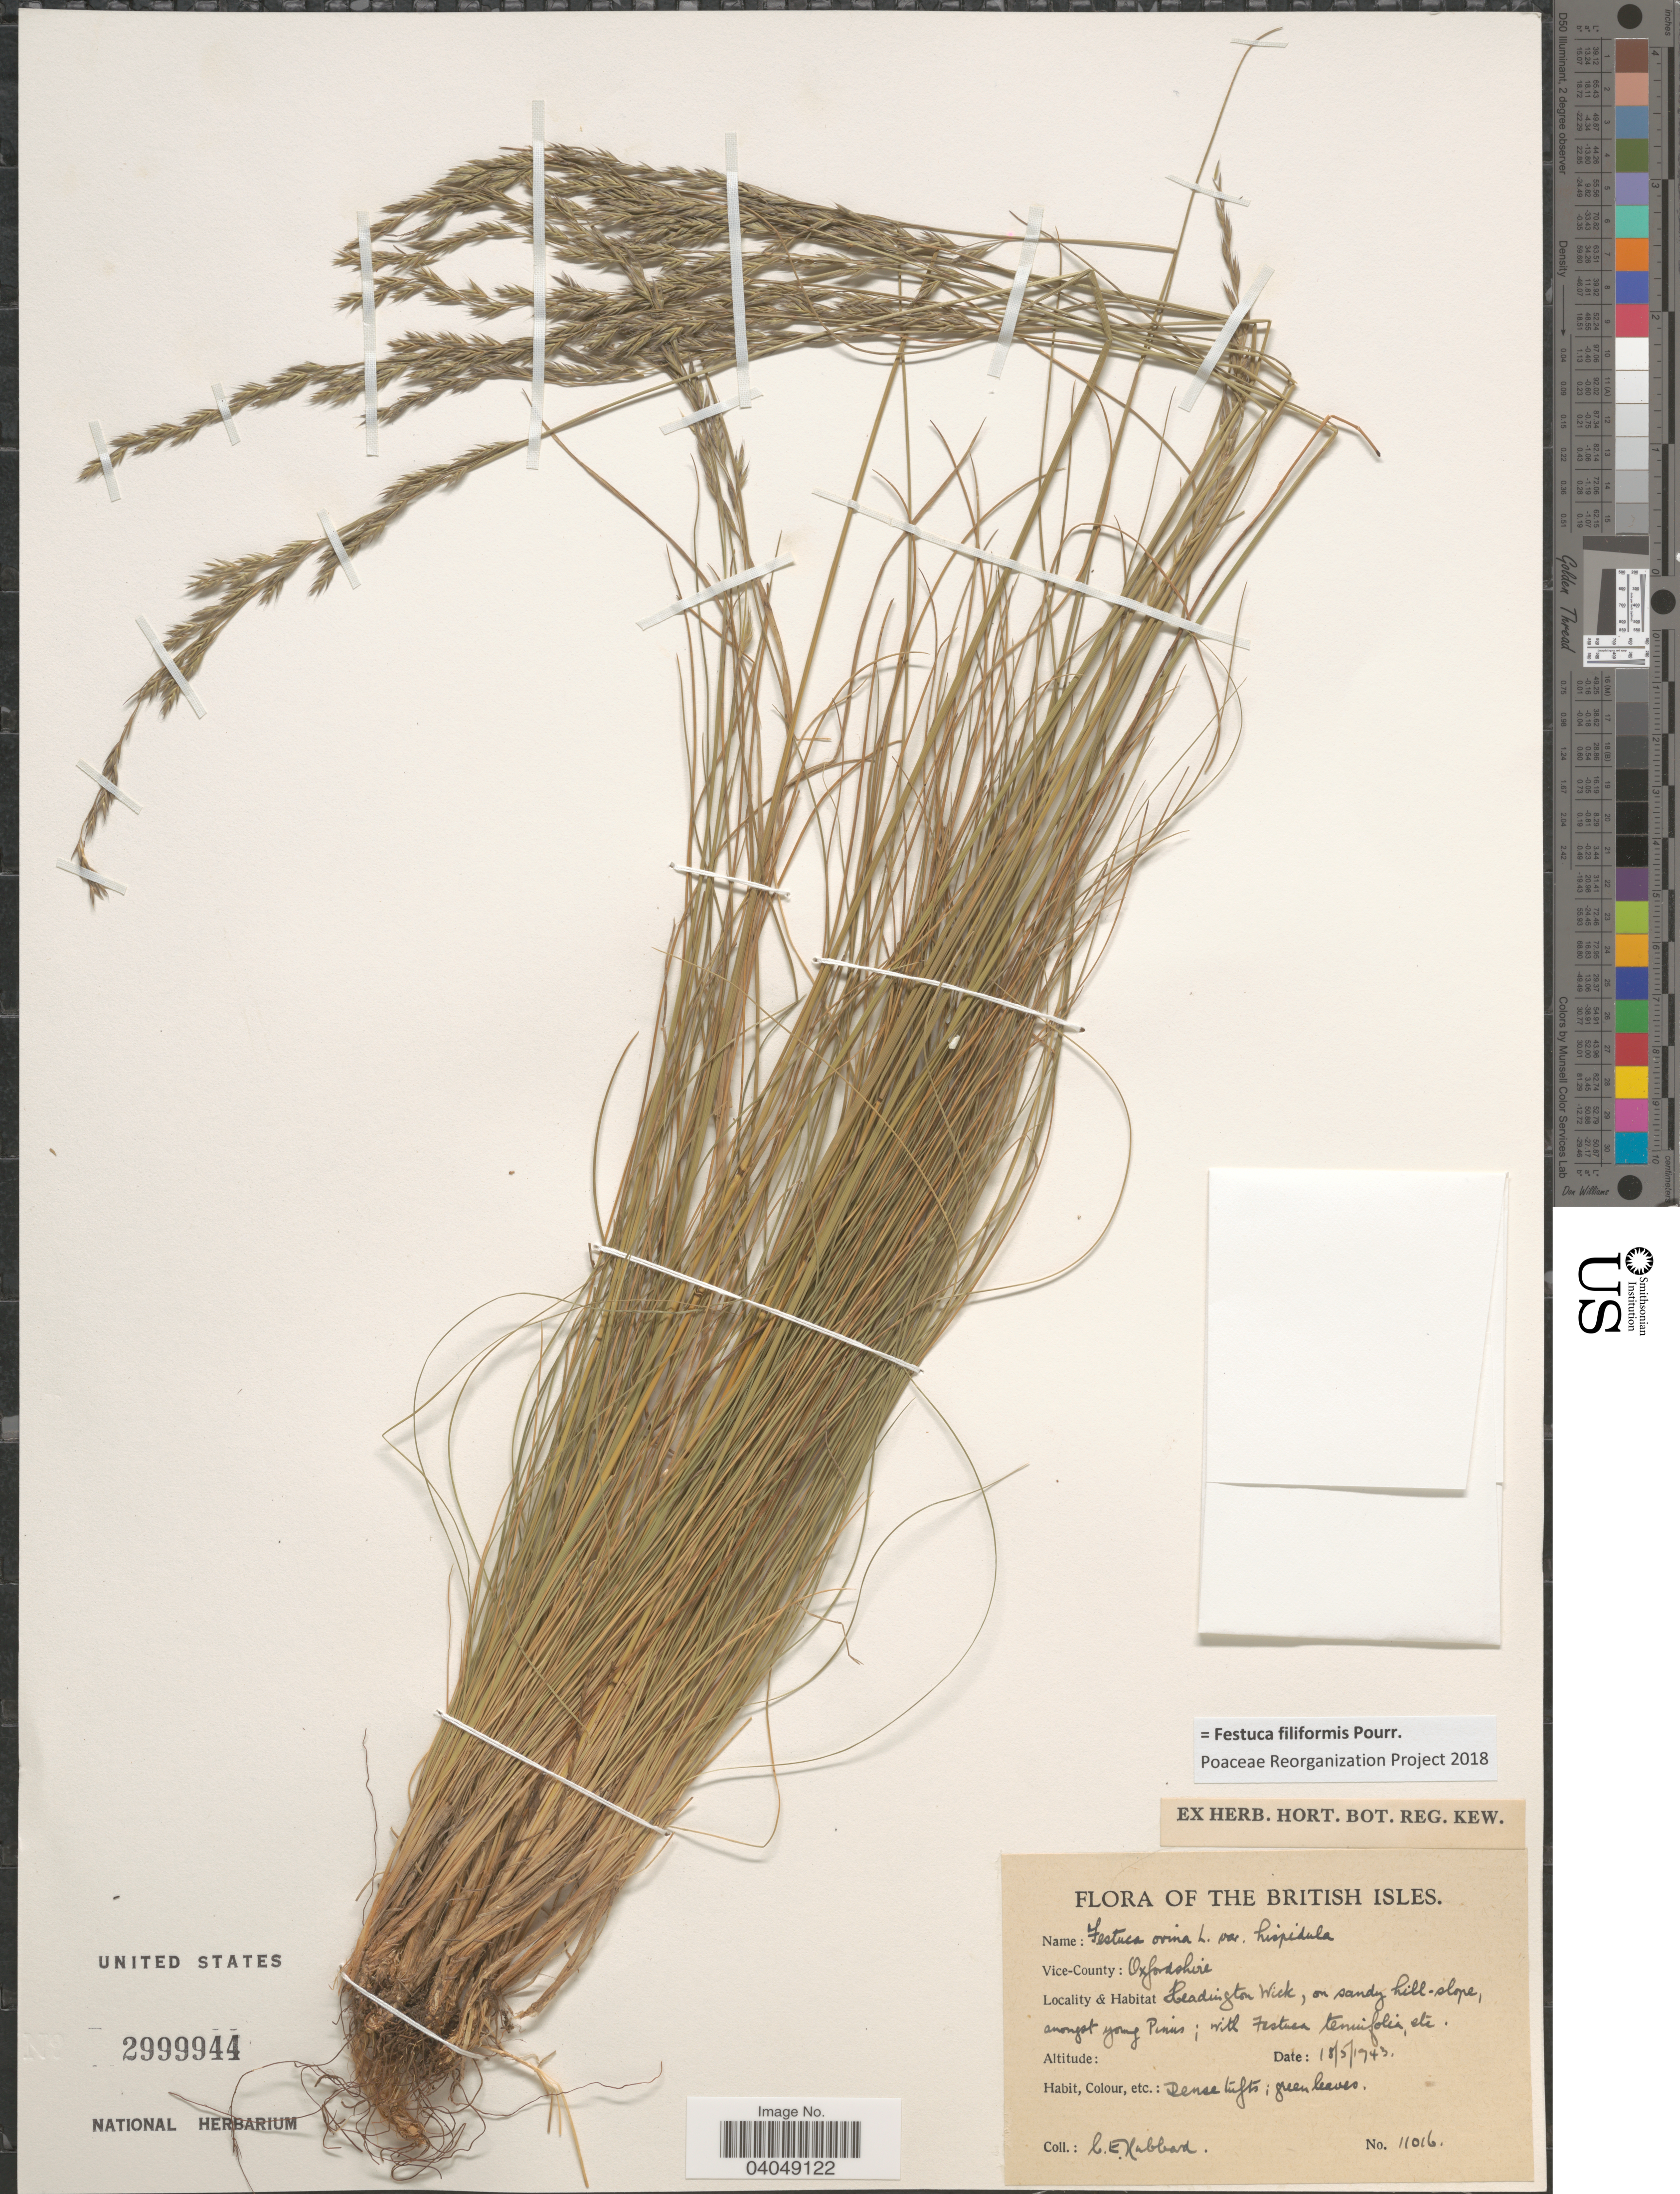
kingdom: Plantae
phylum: Tracheophyta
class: Liliopsida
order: Poales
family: Poaceae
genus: Festuca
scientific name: Festuca filiformis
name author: Pourr.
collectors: C. E. Hubbard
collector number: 11016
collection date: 1943-05-18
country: United Kingdom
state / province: England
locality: The British Isles. Vice-County: Oxfordshire. Headington Wick.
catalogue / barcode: US 2999944